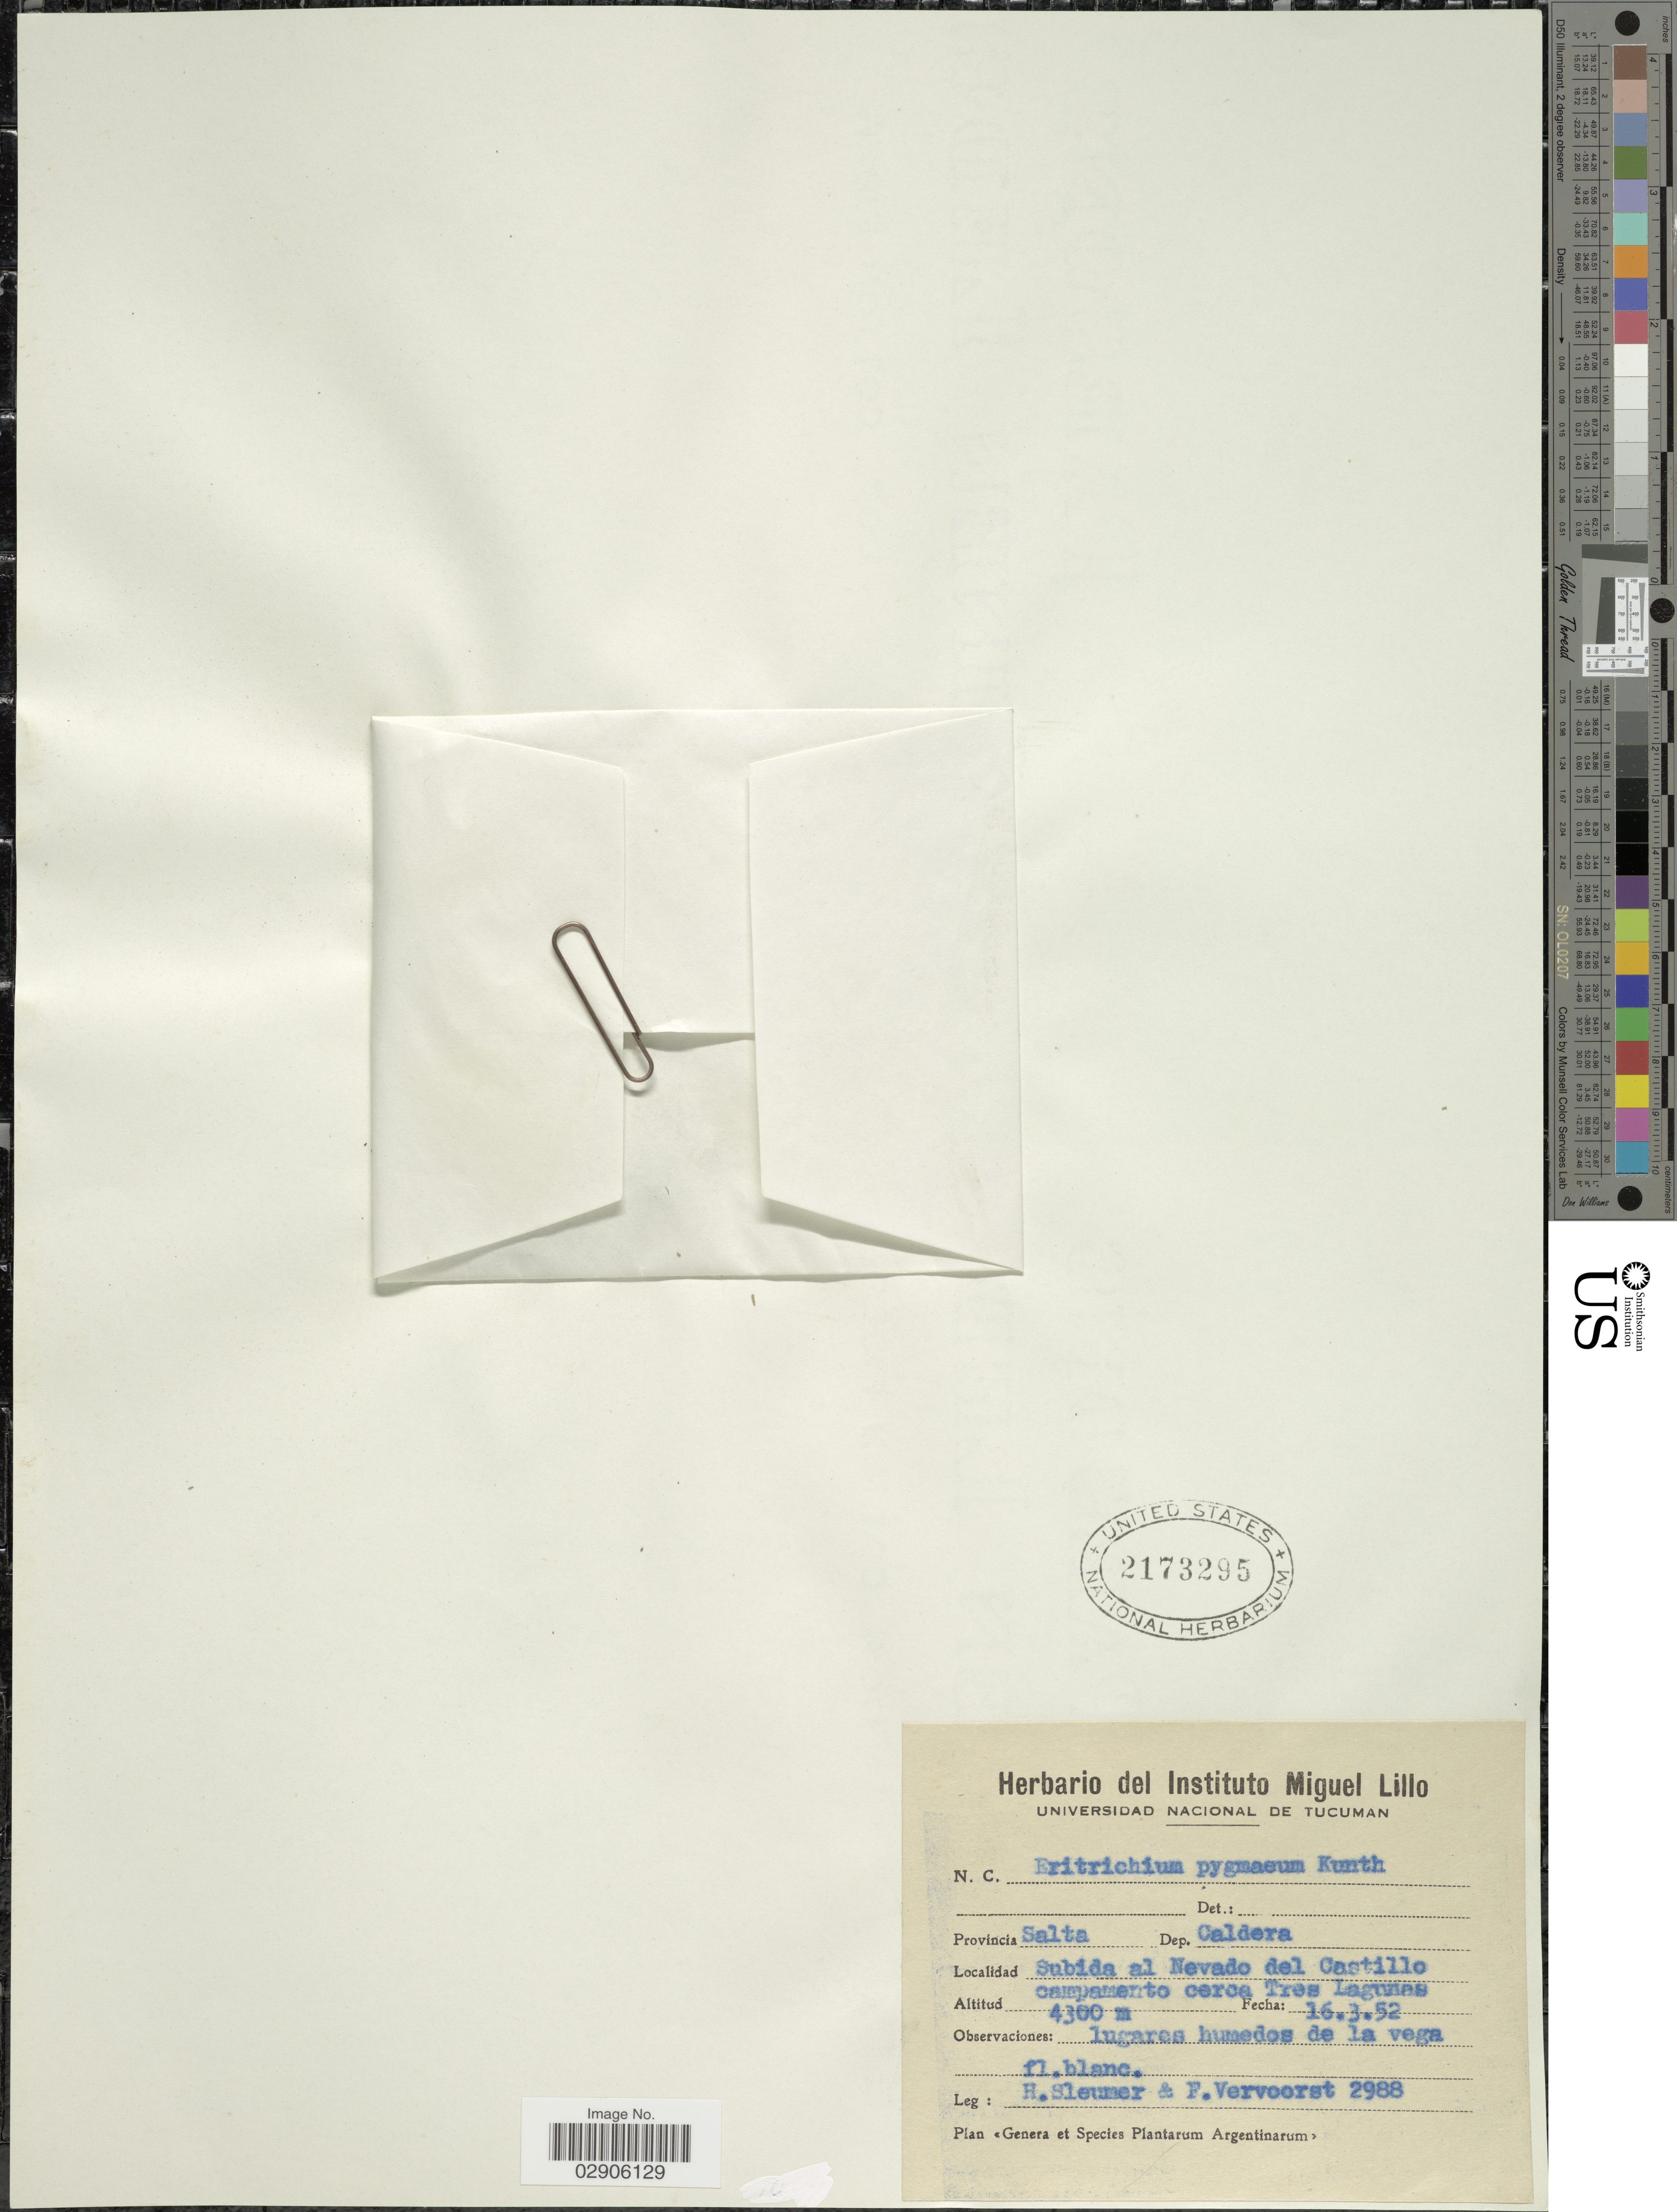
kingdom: Plantae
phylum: Tracheophyta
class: Magnoliopsida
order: Boraginales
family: Boraginaceae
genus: Plagiobothrys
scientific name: Plagiobothrys pygmaeus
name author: (Kunth) I.M. Johnst.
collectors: H. O. Sleumer & F. Vervoorst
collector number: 2988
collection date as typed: Transcribed d/m/y: 16/3/52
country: Argentina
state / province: Salta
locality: Provincia Salta, Dep. Caldera, Subida al Nevado del Castillo campamento cerca Tres Lagunas.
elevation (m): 4300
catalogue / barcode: US 2173295